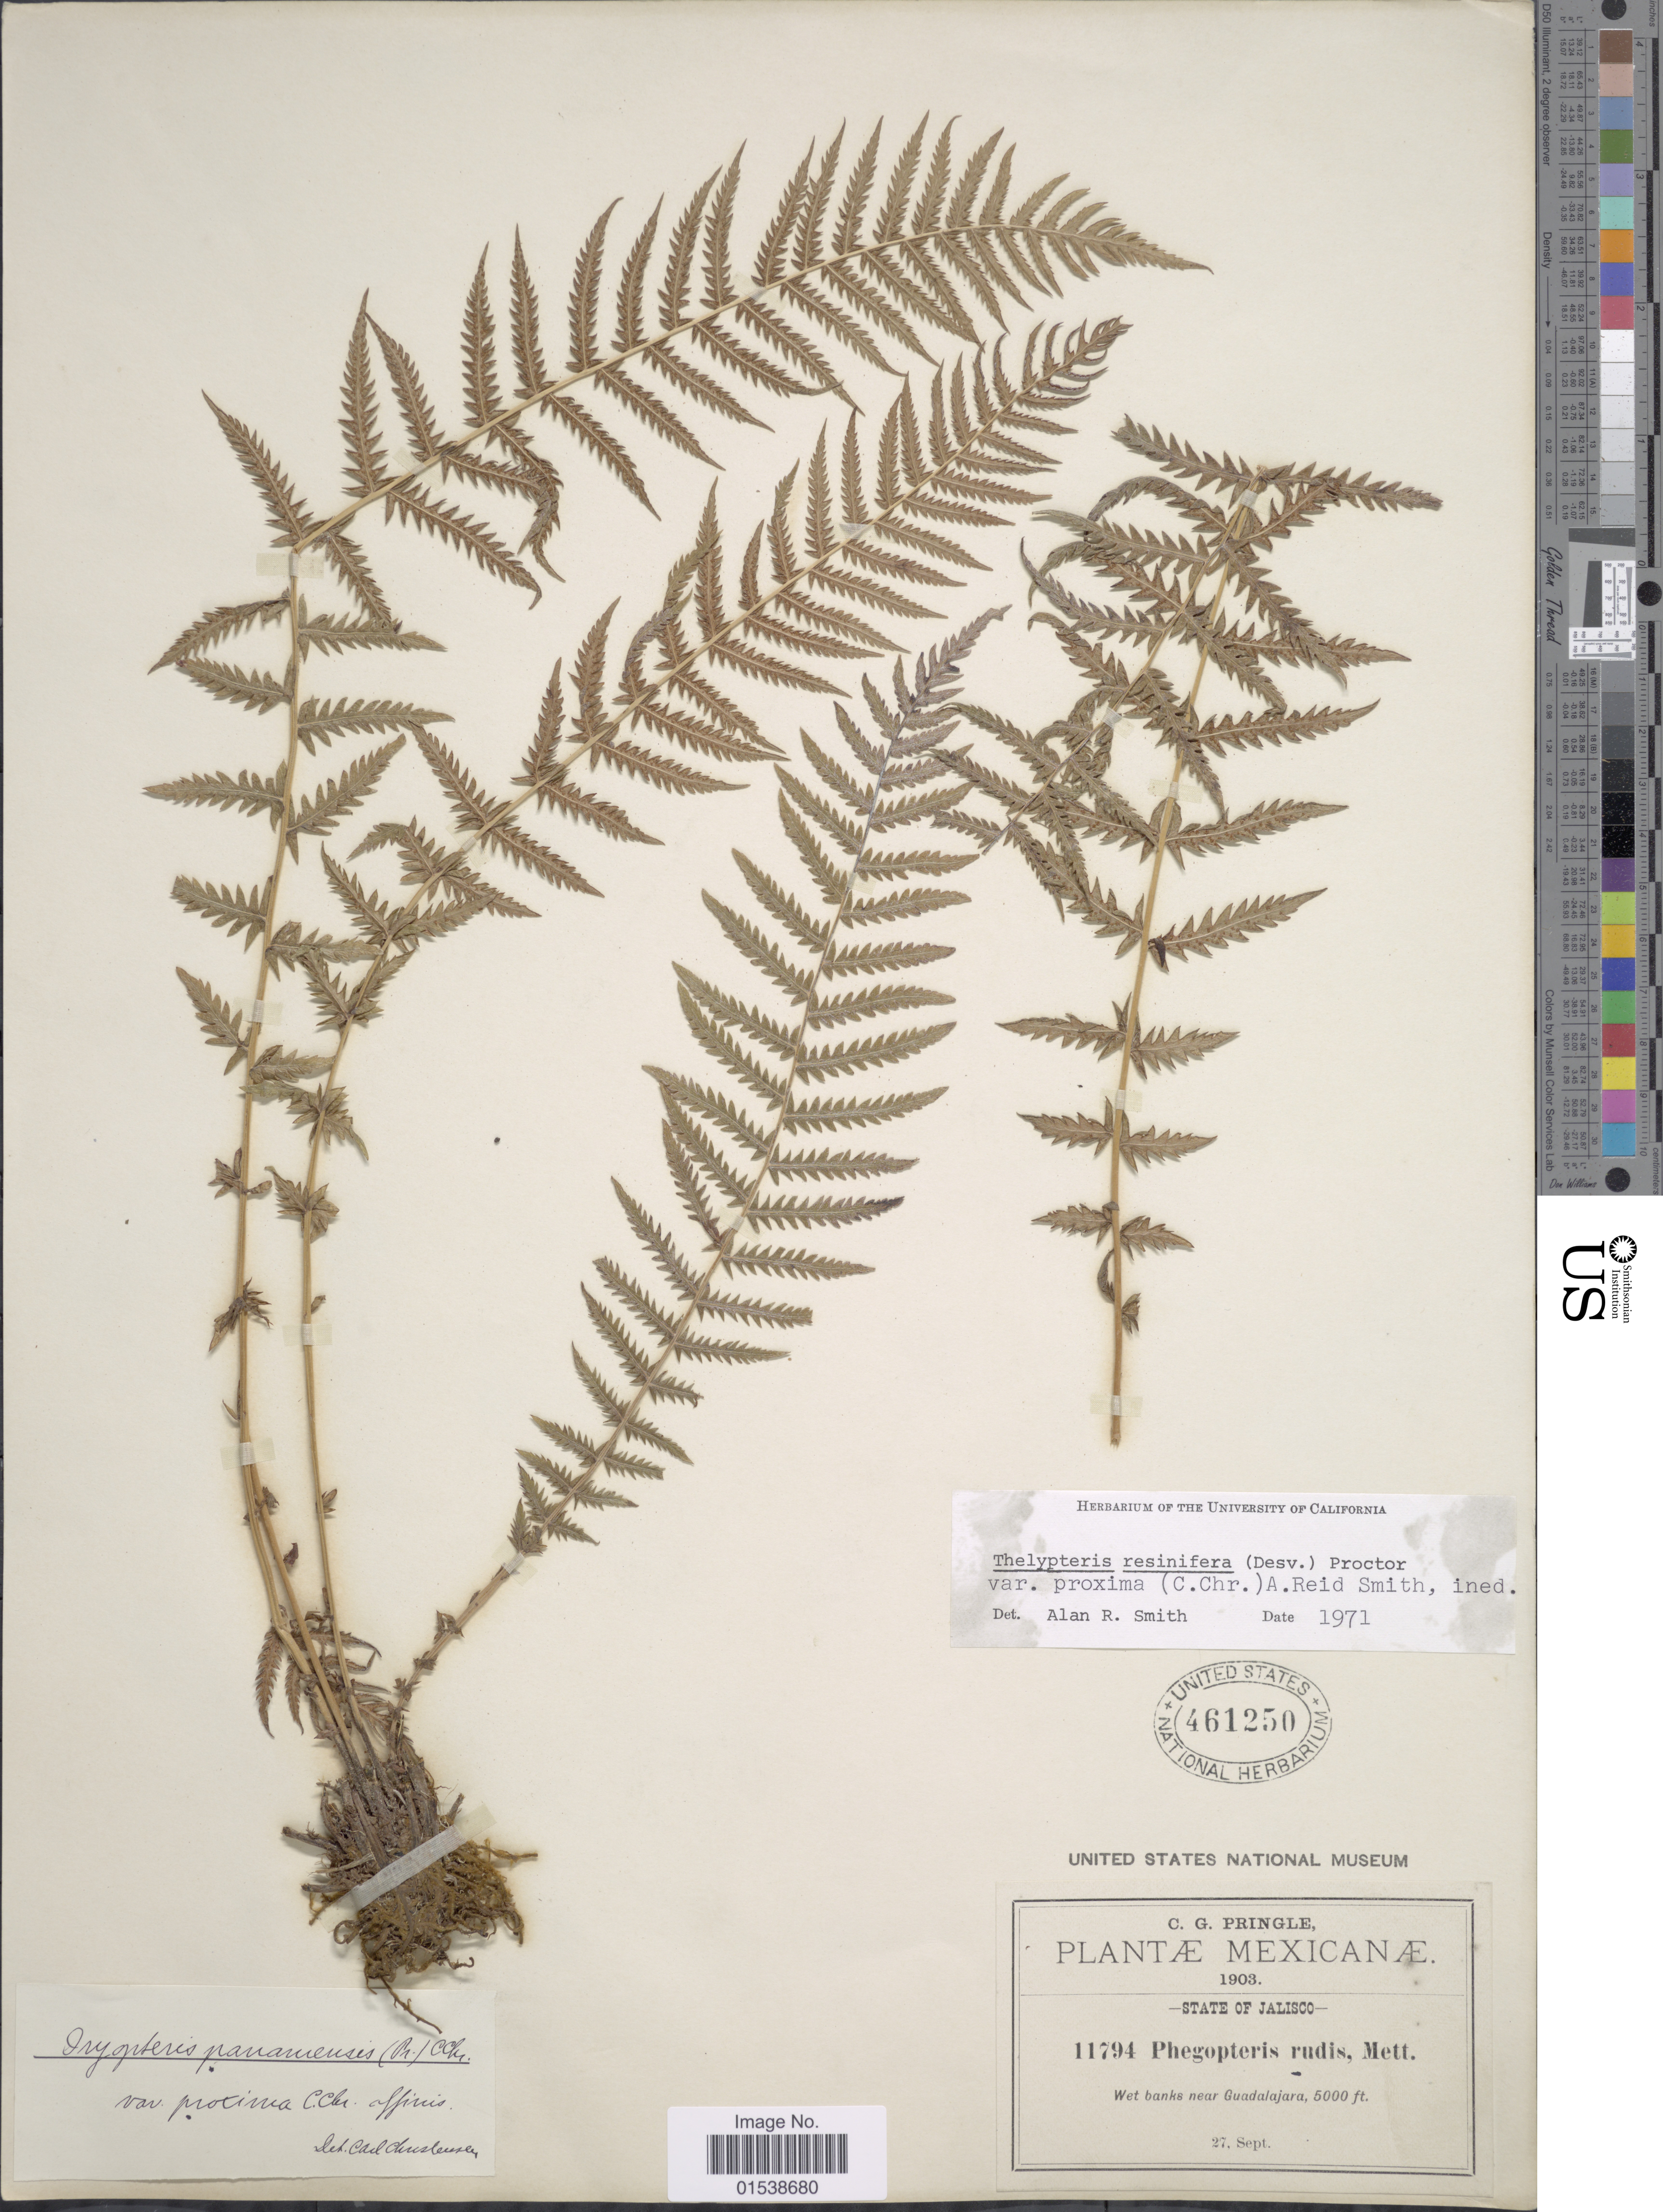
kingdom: Plantae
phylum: Tracheophyta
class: Polypodiopsida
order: Polypodiales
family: Thelypteridaceae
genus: Amauropelta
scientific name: Amauropelta resinifera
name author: (Desv.) Pic. Serm.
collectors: C. G. Pringle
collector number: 11794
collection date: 1903-09-27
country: Mexico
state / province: Jalisco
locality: Mexicanae, State of Jalisco, wet banks near Guadalajara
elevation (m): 1524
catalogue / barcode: US 461250